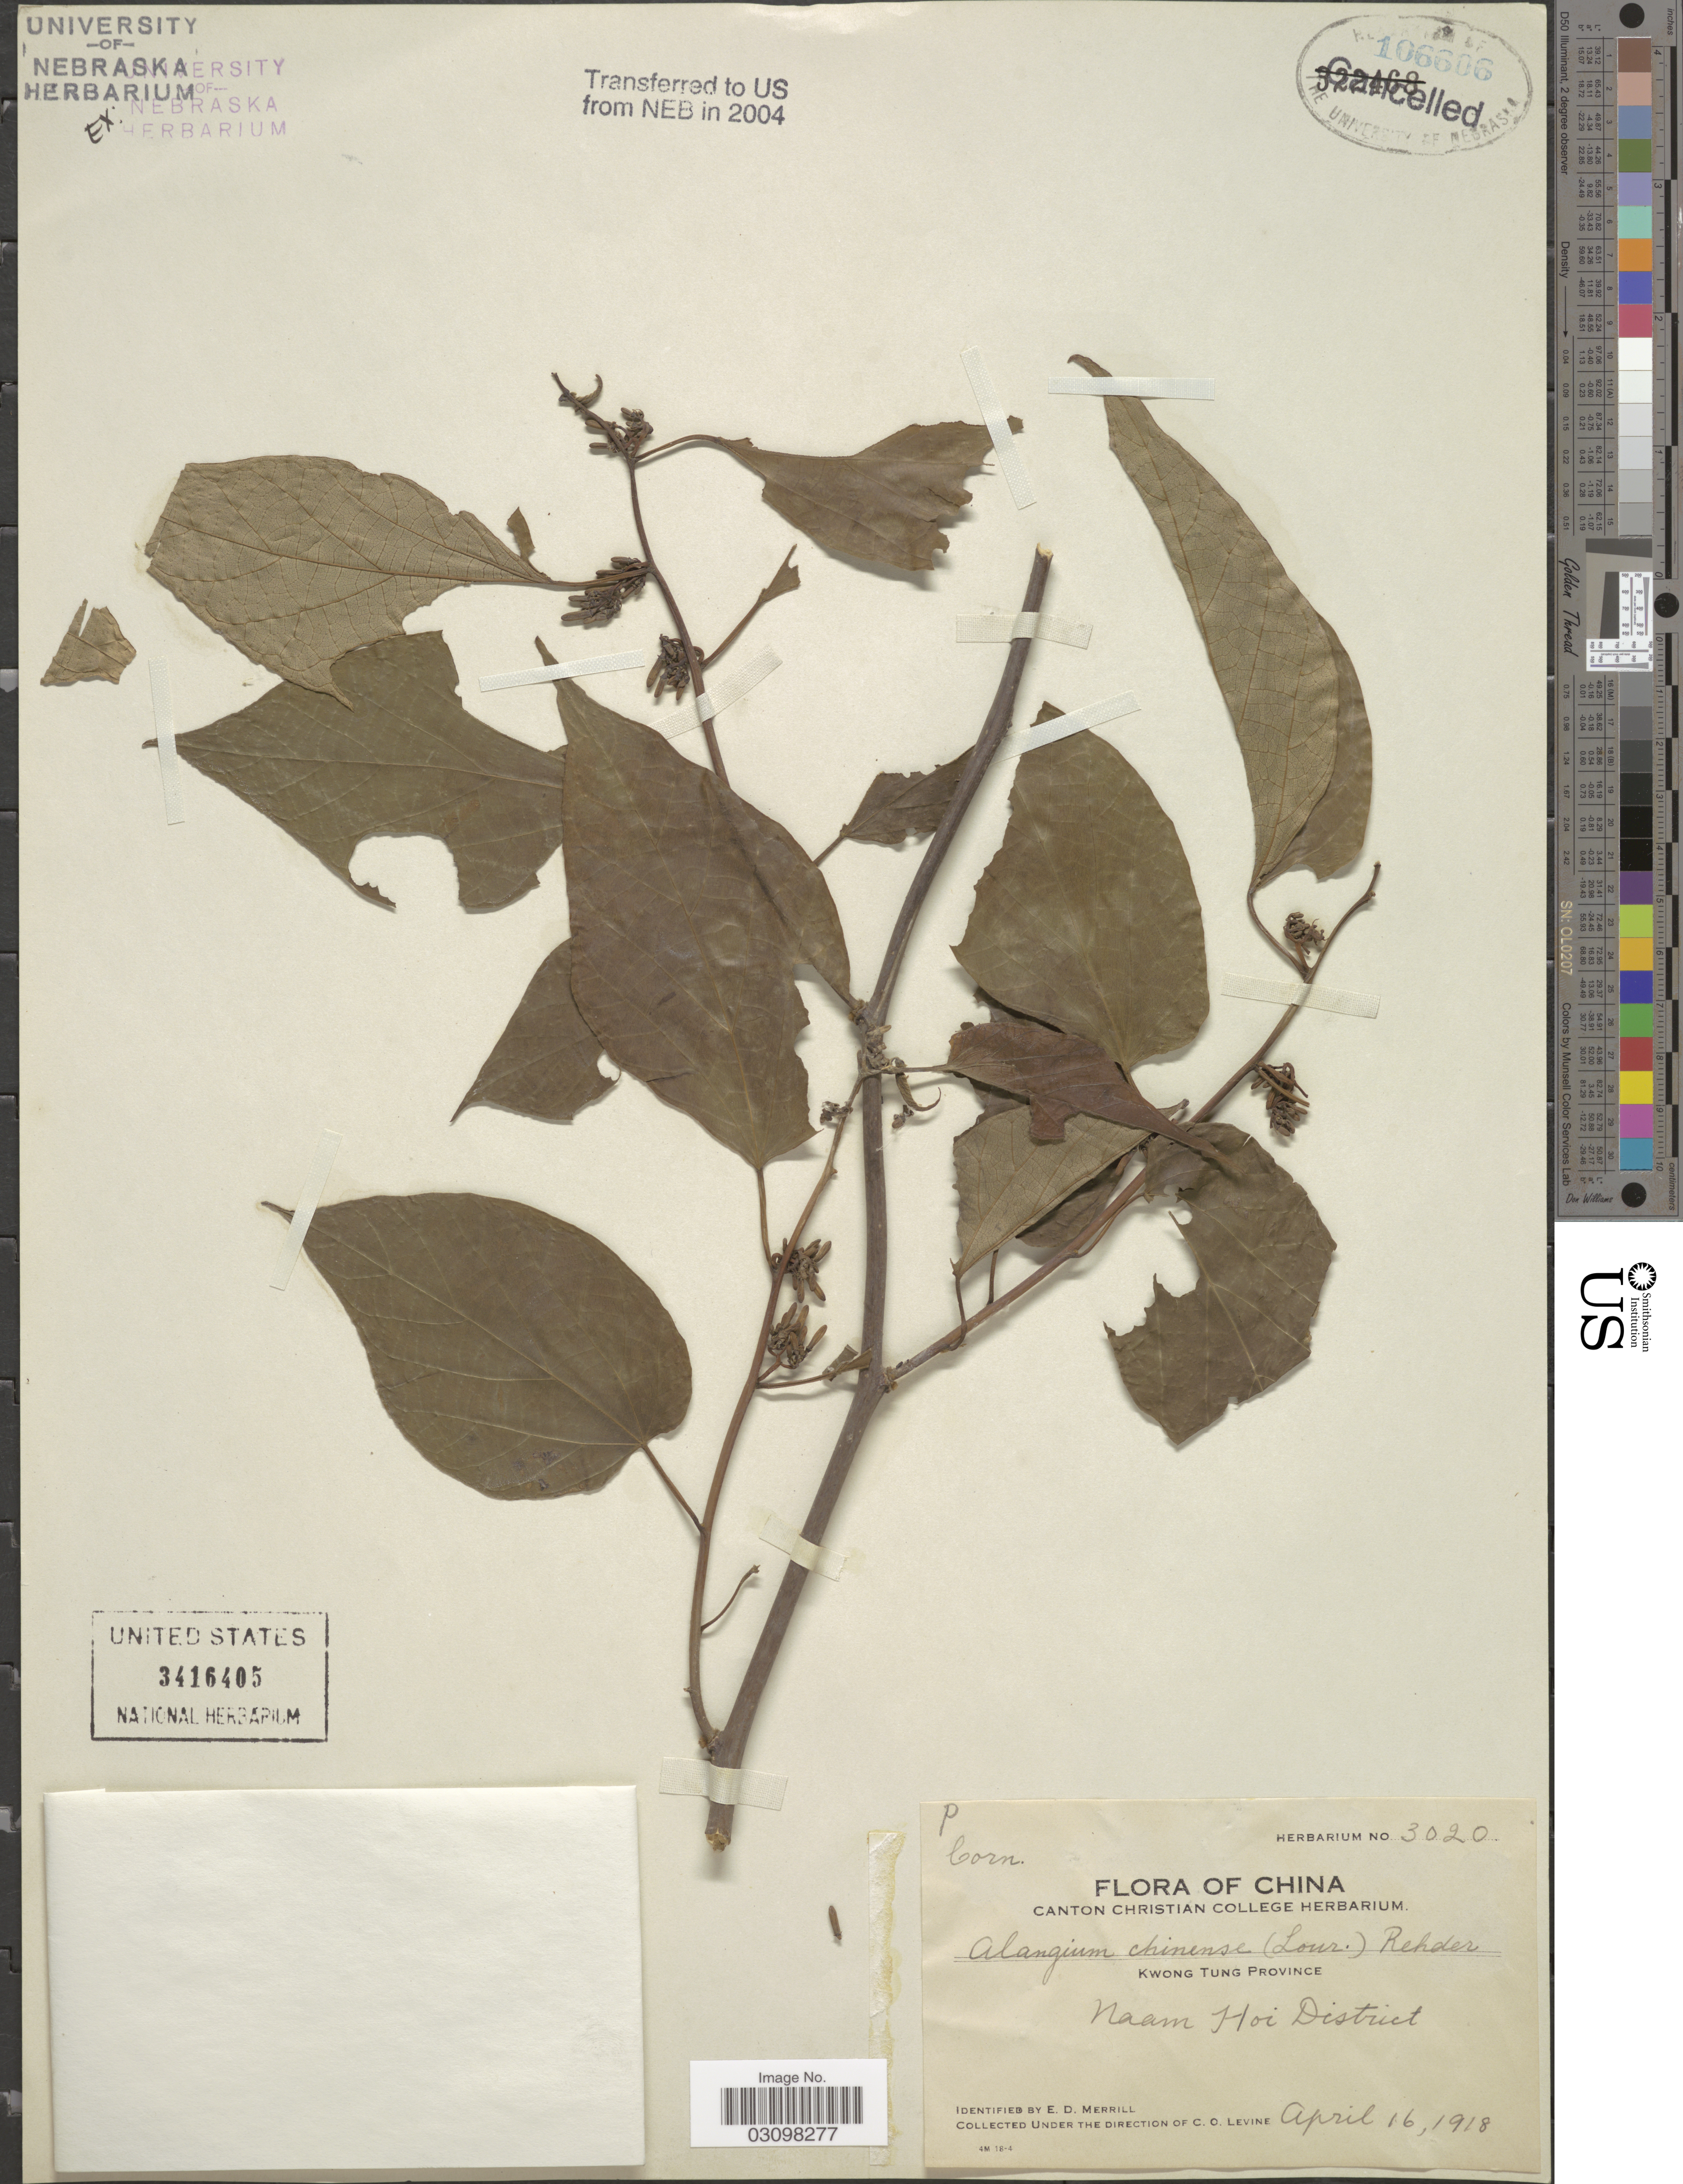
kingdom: Plantae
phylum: Tracheophyta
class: Magnoliopsida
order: Cornales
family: Cornaceae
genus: Alangium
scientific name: Alangium chinense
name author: (Harms) Rehder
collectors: C. O. Levine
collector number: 3020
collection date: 1918-04-16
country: China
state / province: Guangdong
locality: Kwong Tung Province. Naam Hoi District.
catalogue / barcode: US 3416405